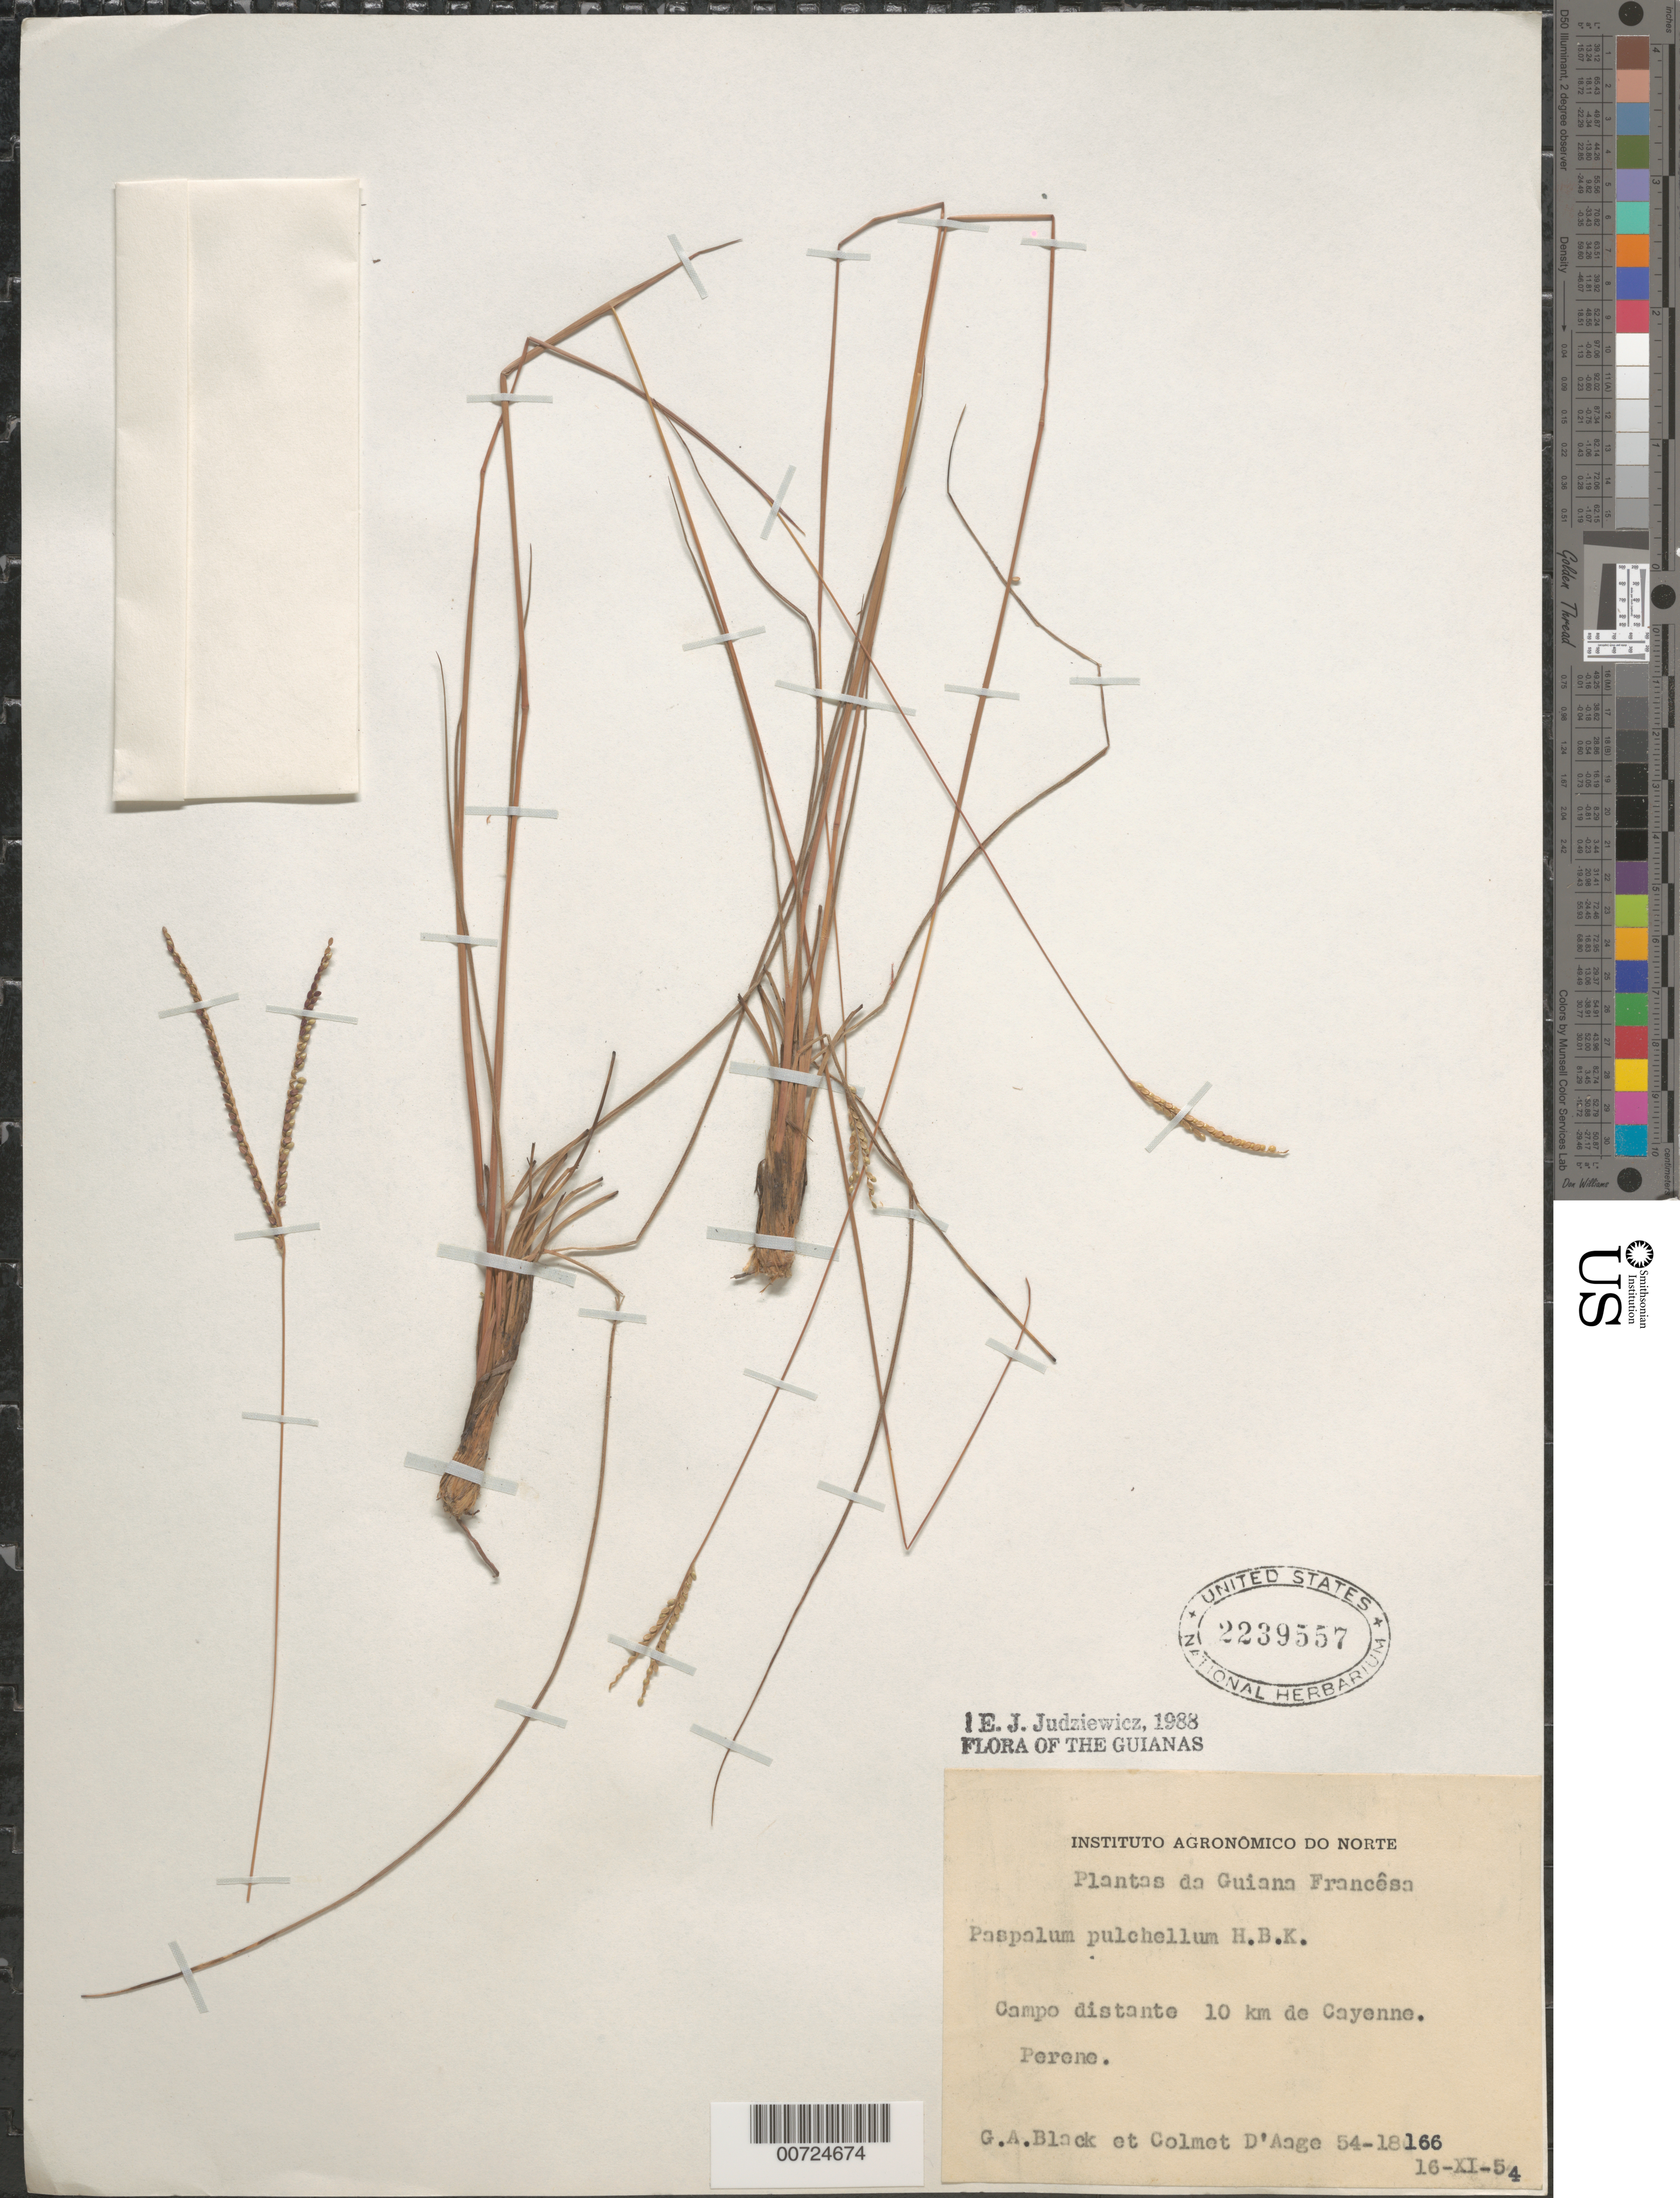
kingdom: Plantae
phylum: Tracheophyta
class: Liliopsida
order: Poales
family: Poaceae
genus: Paspalum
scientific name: Paspalum pulchellum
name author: Kunth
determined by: Judziewicz, E. J.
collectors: G. A. Black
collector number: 54 18166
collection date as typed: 16-Nov-54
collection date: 1954-11-16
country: French Guiana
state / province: Cayenne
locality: Cayenne, Campo distante 10 km de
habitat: Perene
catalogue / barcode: US 2239557